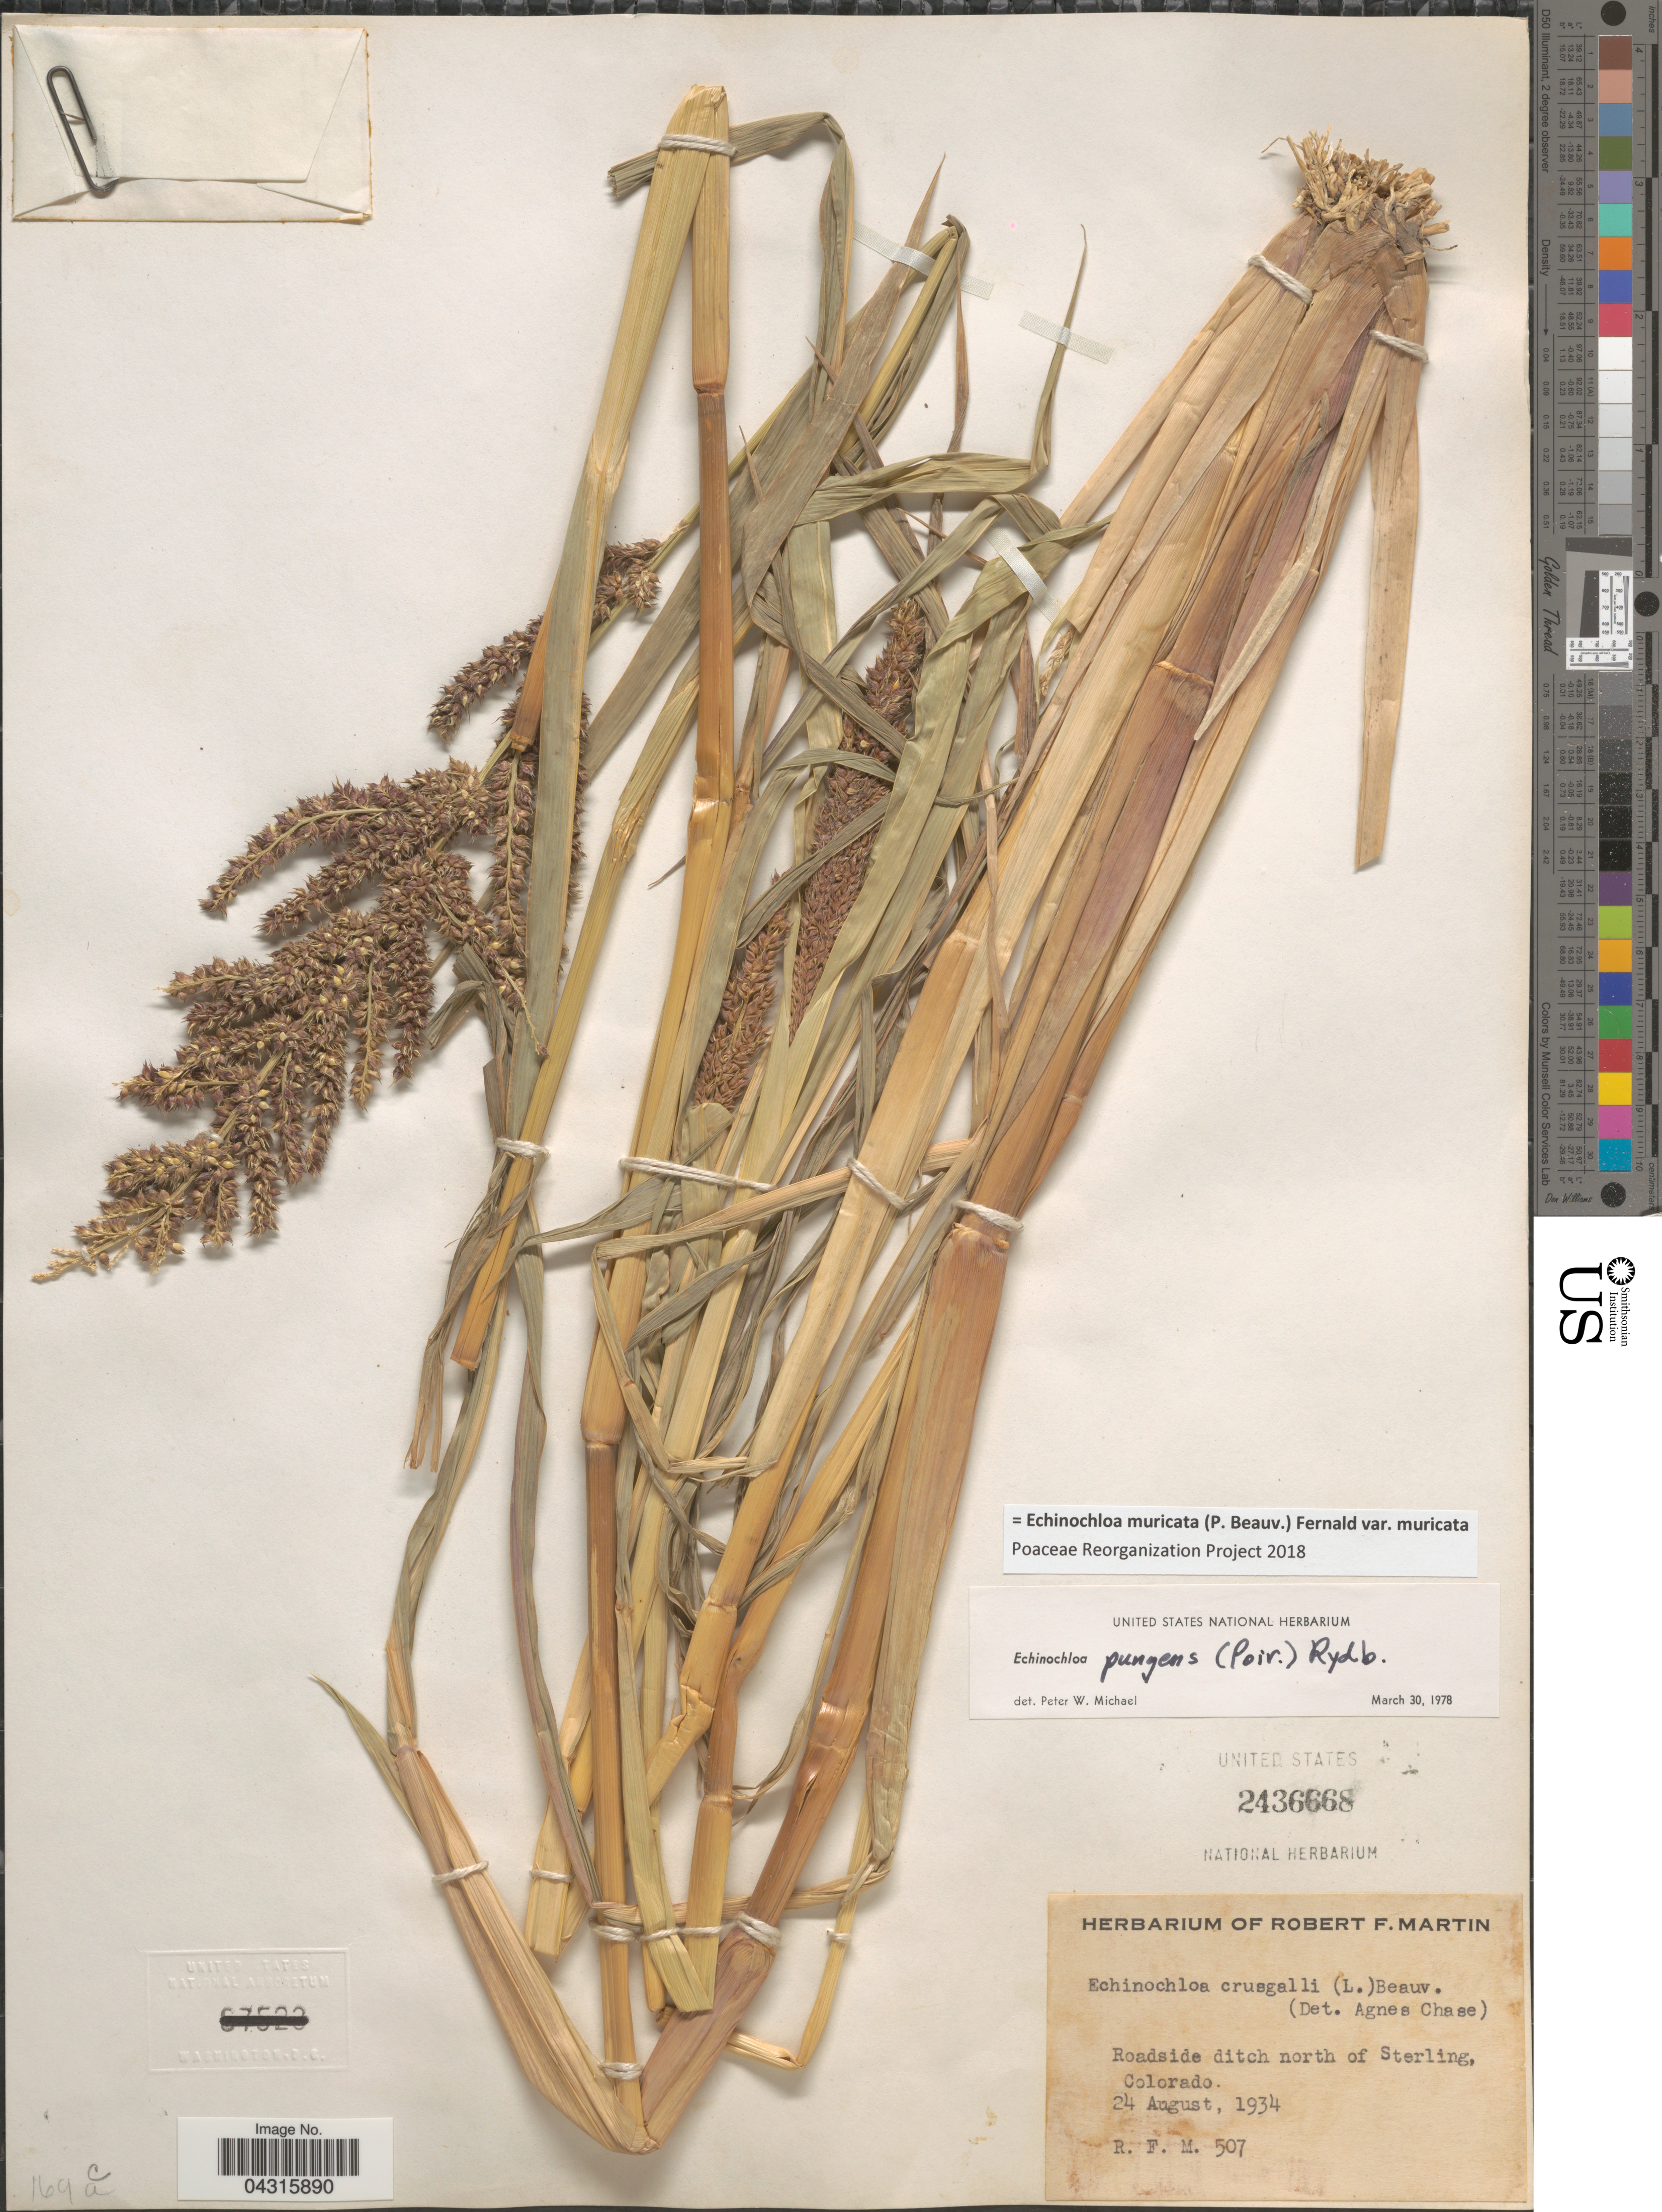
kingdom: Plantae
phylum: Tracheophyta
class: Liliopsida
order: Poales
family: Poaceae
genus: Echinochloa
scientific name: Echinochloa muricata var. muricata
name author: (P. Beauv.) Fernald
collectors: R. F. Martin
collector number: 507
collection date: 1934-08-24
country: United States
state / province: Colorado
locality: Roadside ditch north of Sterling.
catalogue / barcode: US 2436668